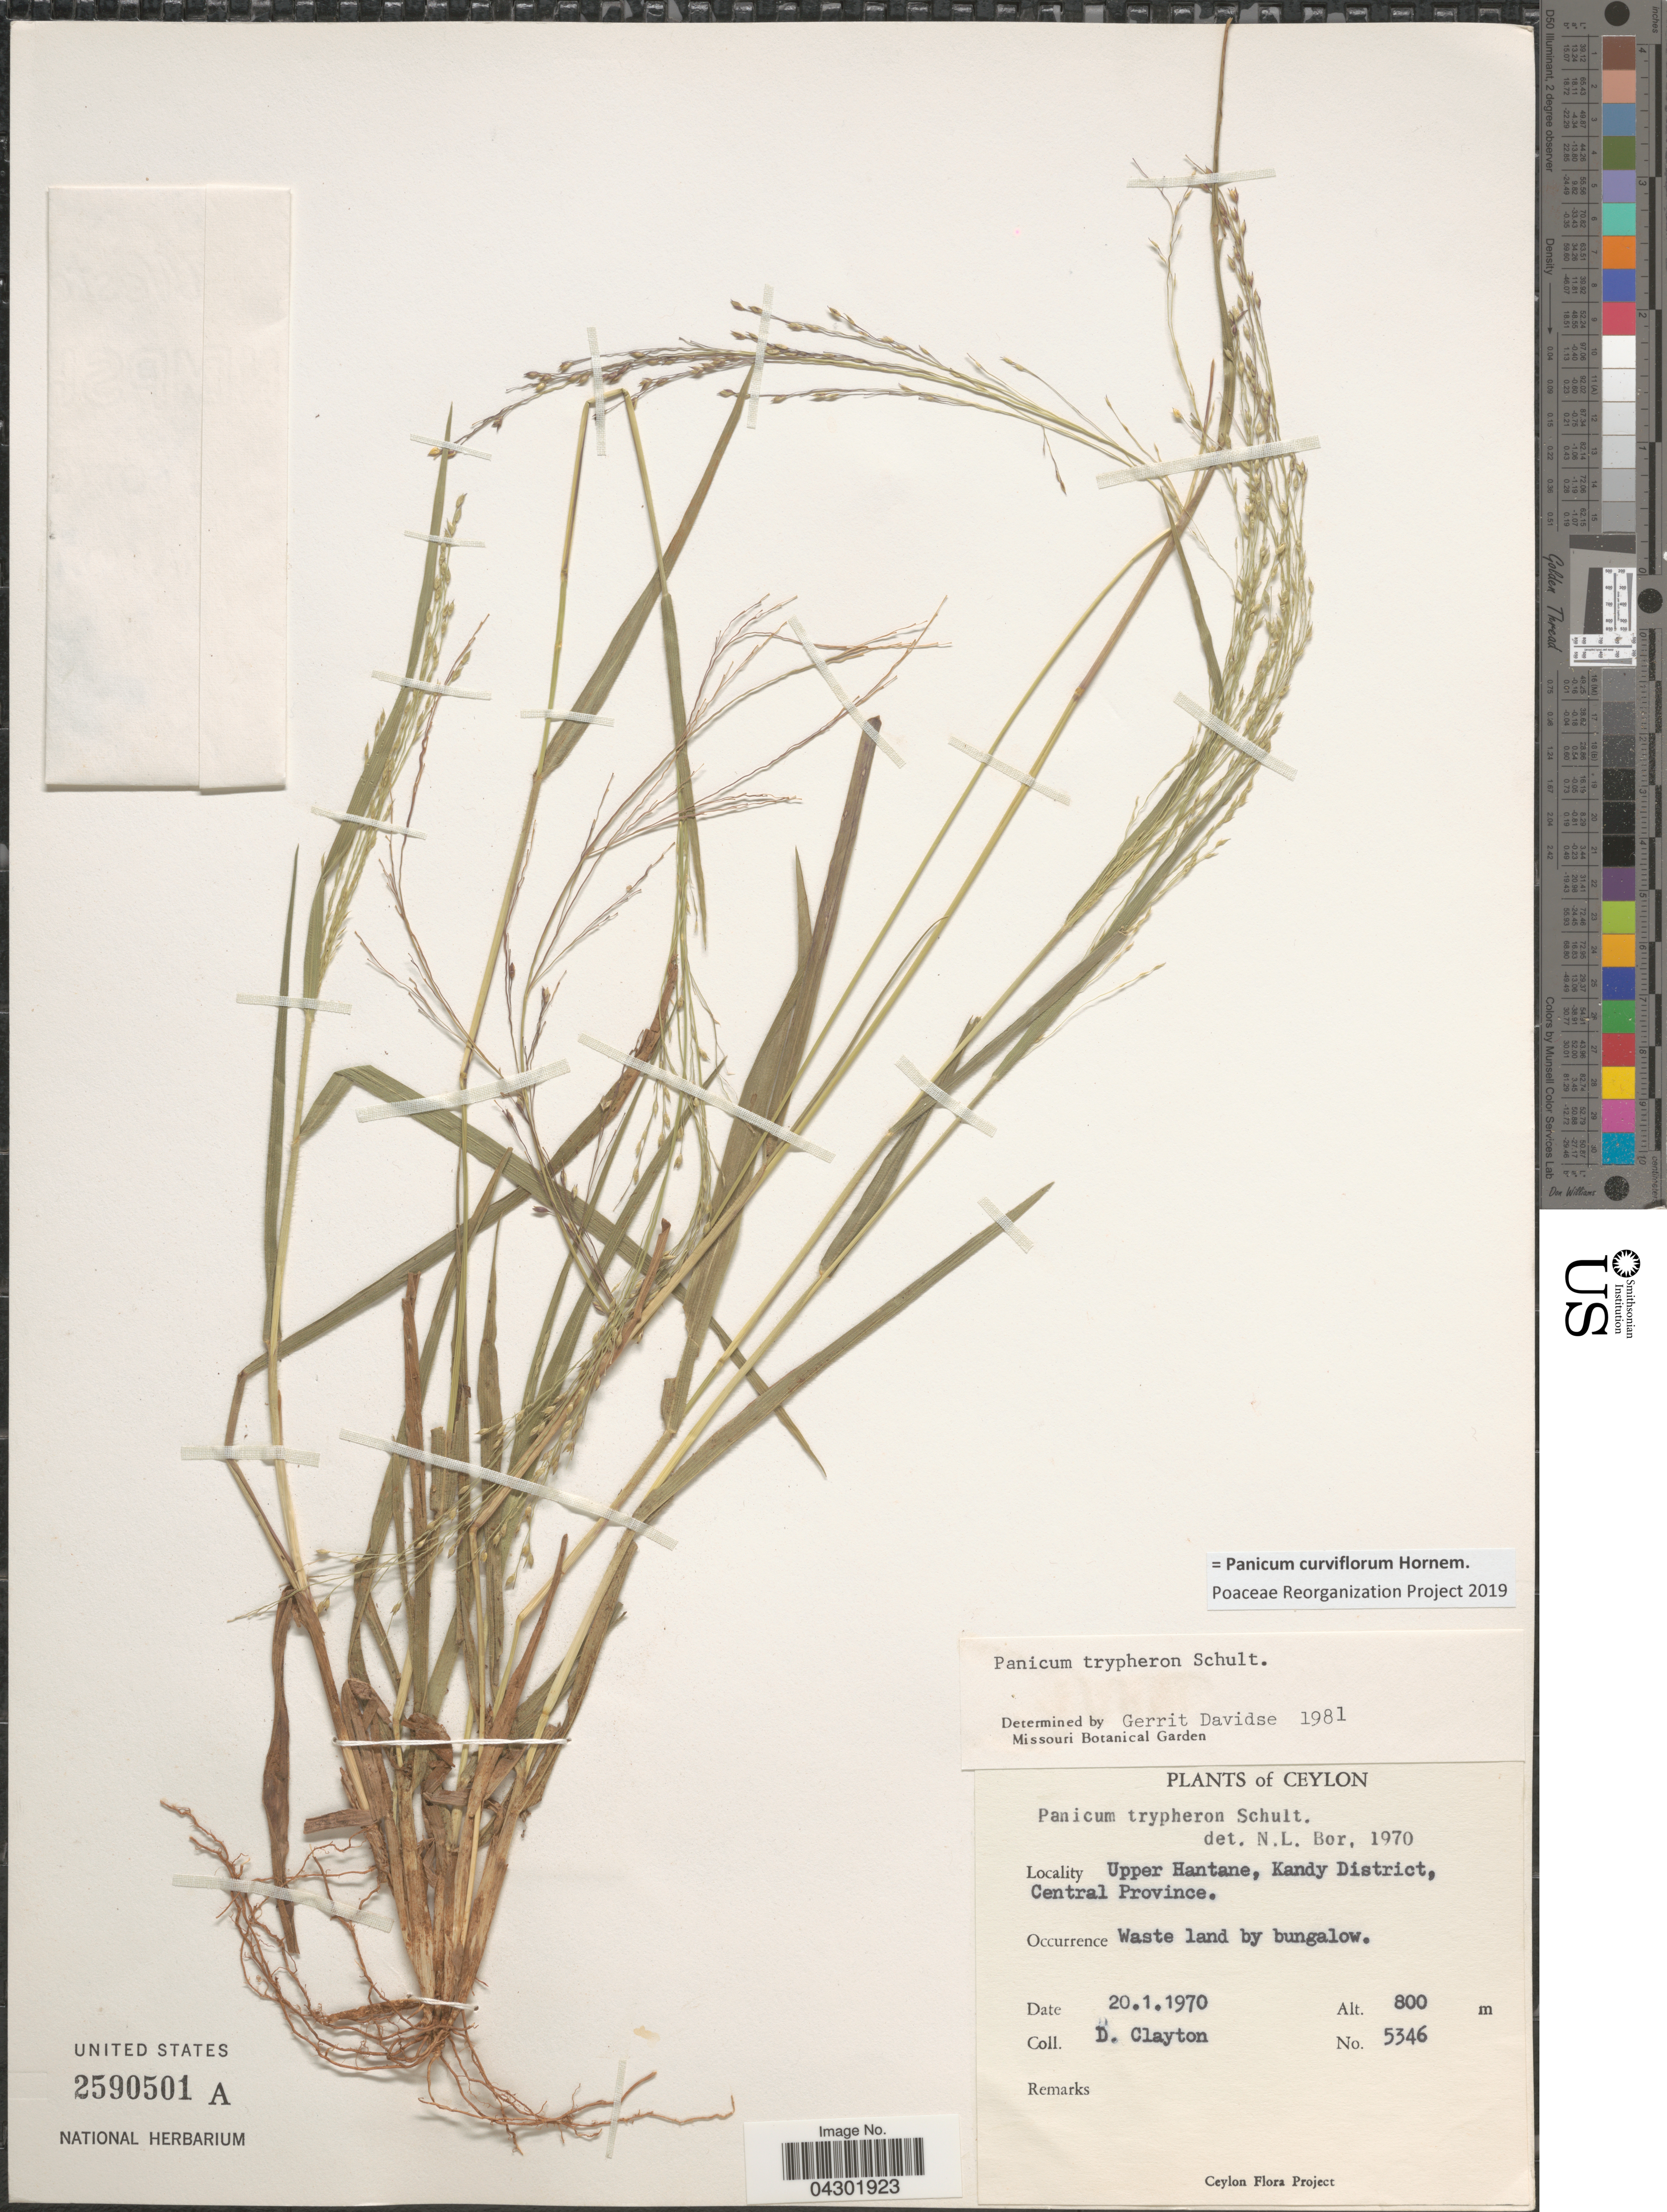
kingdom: Plantae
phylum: Tracheophyta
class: Liliopsida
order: Poales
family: Poaceae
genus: Panicum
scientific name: Panicum curviflorum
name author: Hornem.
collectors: D. Clayton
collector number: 5346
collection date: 1970-01-20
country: Sri Lanka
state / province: Central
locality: Ceylon. Upper Hantane, Kandy District, Central Province. Waste land by bungalow.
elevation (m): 800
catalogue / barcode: US 2590501A